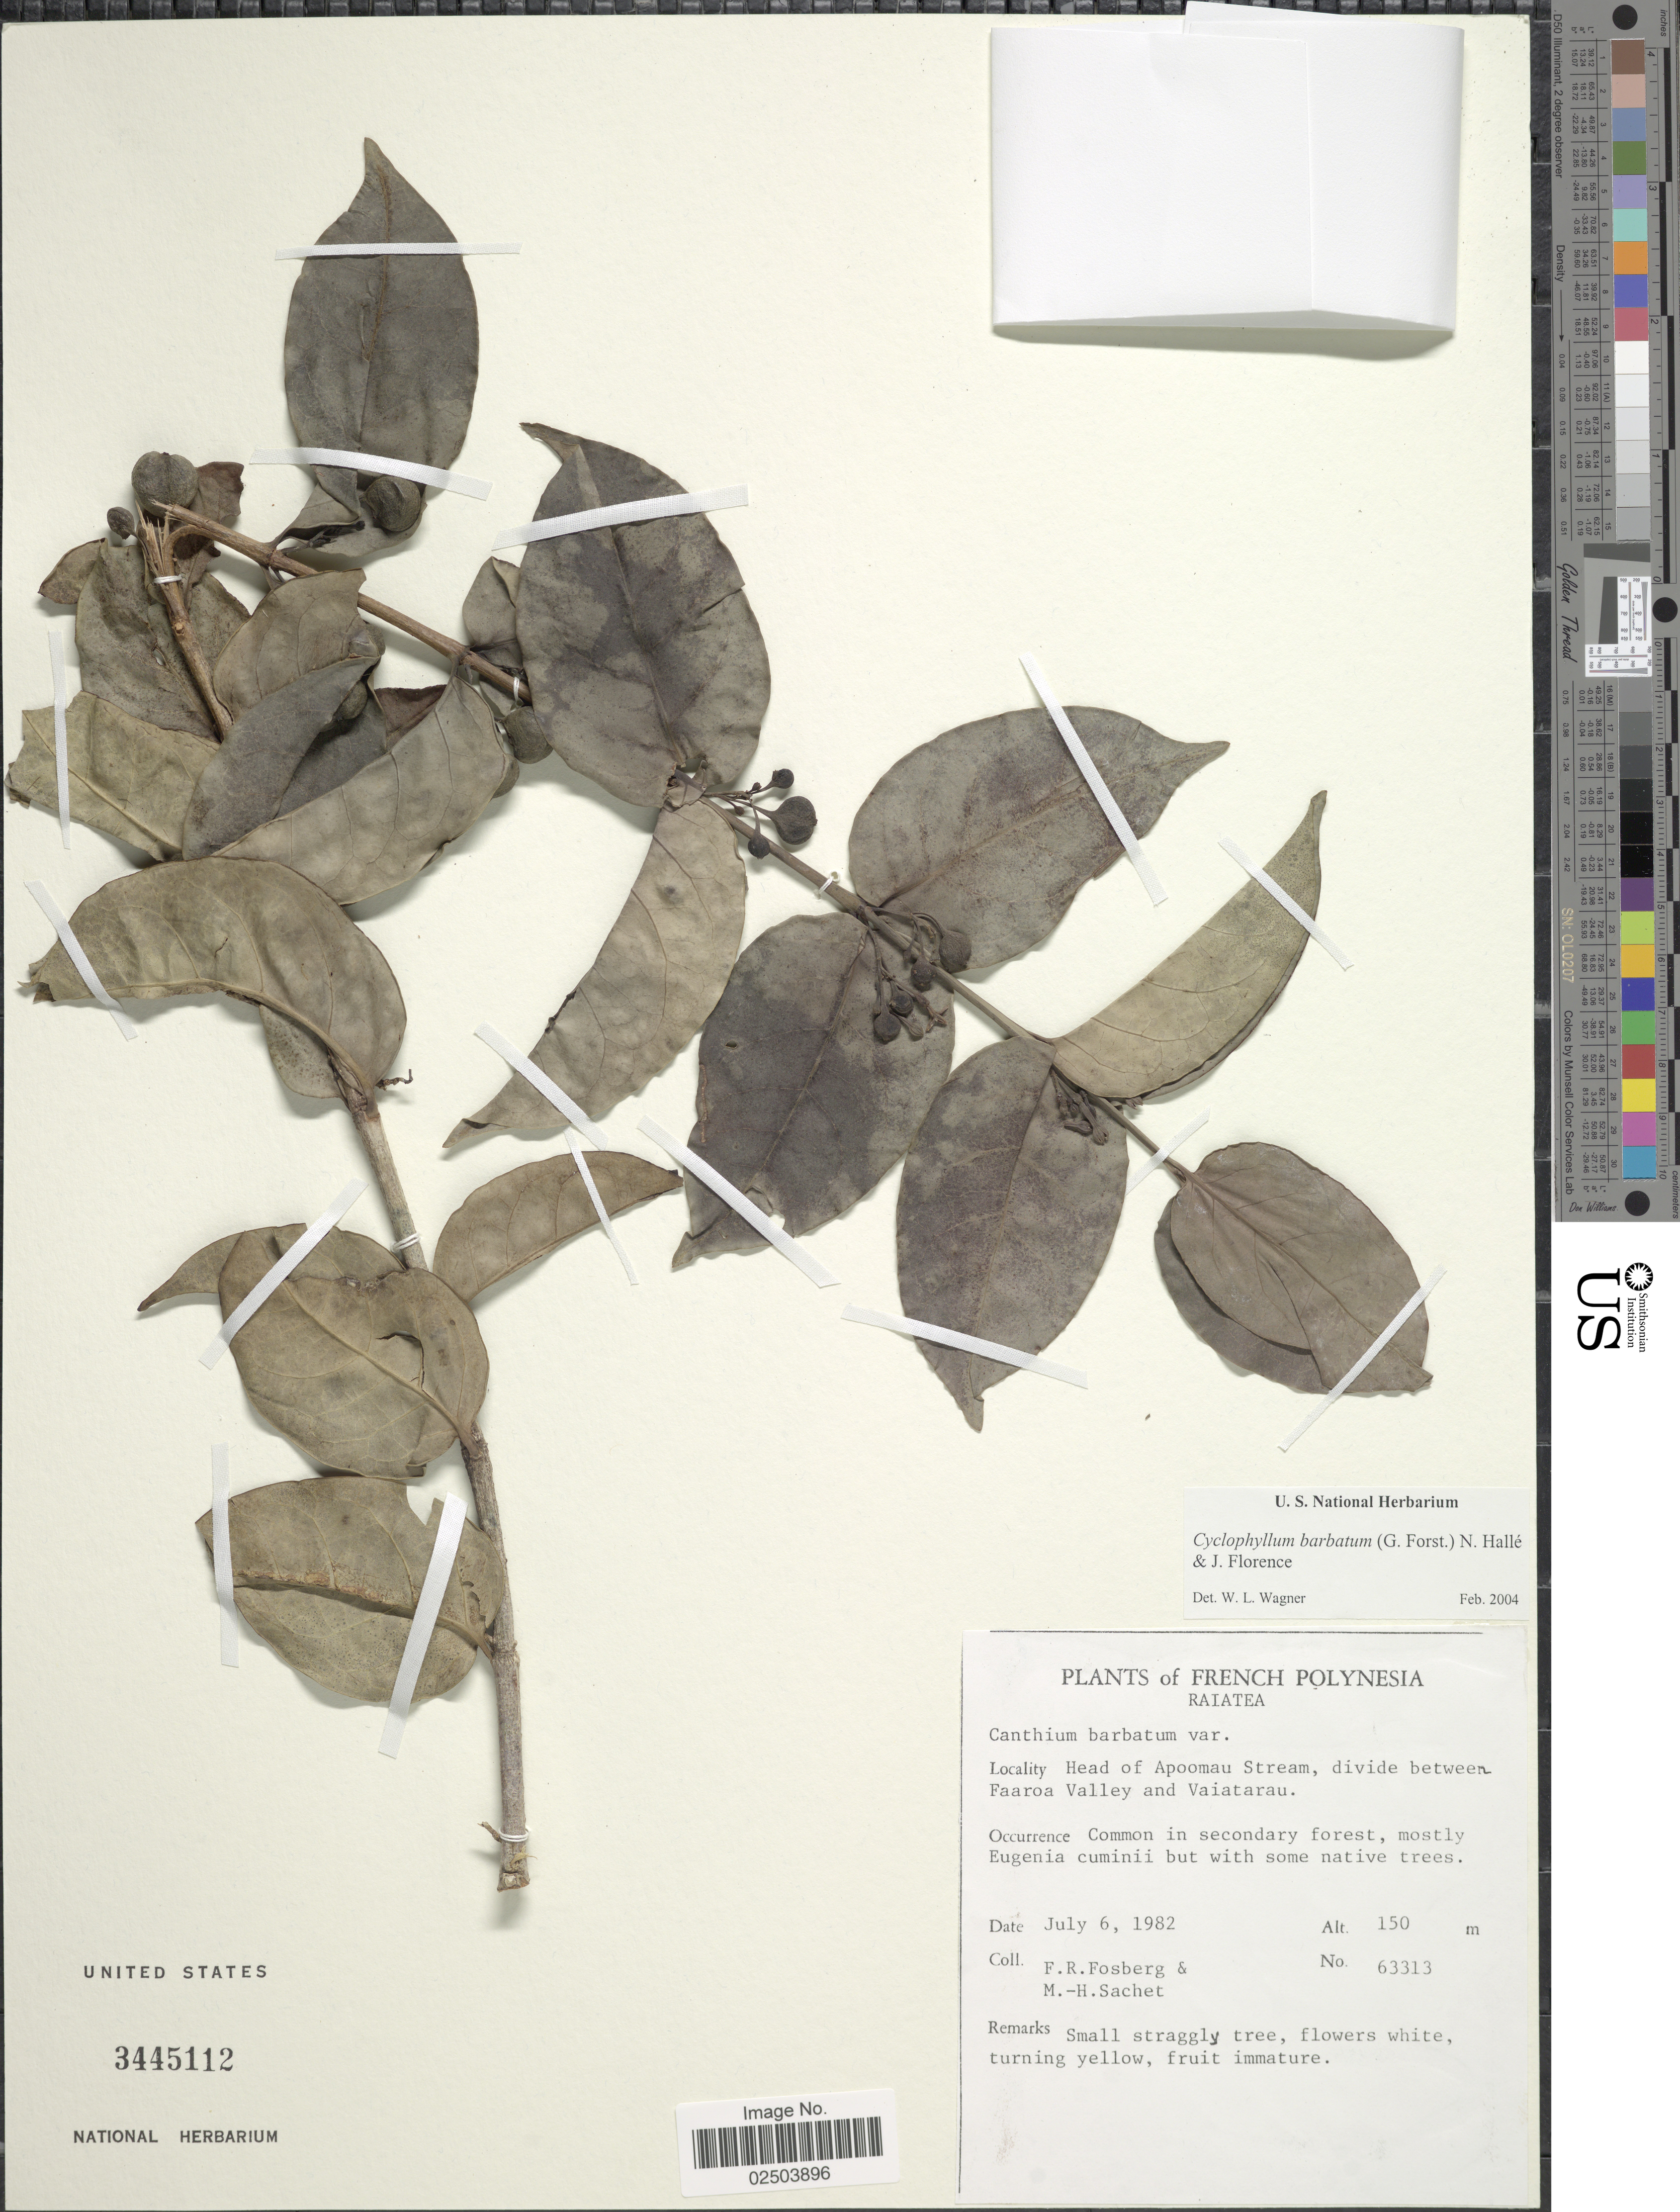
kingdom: Plantae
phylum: Tracheophyta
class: Magnoliopsida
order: Gentianales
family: Rubiaceae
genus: Cyclophyllum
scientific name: Cyclophyllum barbatum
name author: (G. Forst.) N. Hallé & J. Florence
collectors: F. R. Fosberg & M.-H. Sachet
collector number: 63313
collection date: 1982-07-06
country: French Polynesia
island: Raiatea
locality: Raiatea. Head of Apoomau Stream, divide between Faaroa Valley and Vaiatarau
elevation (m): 150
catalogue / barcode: US 3445112